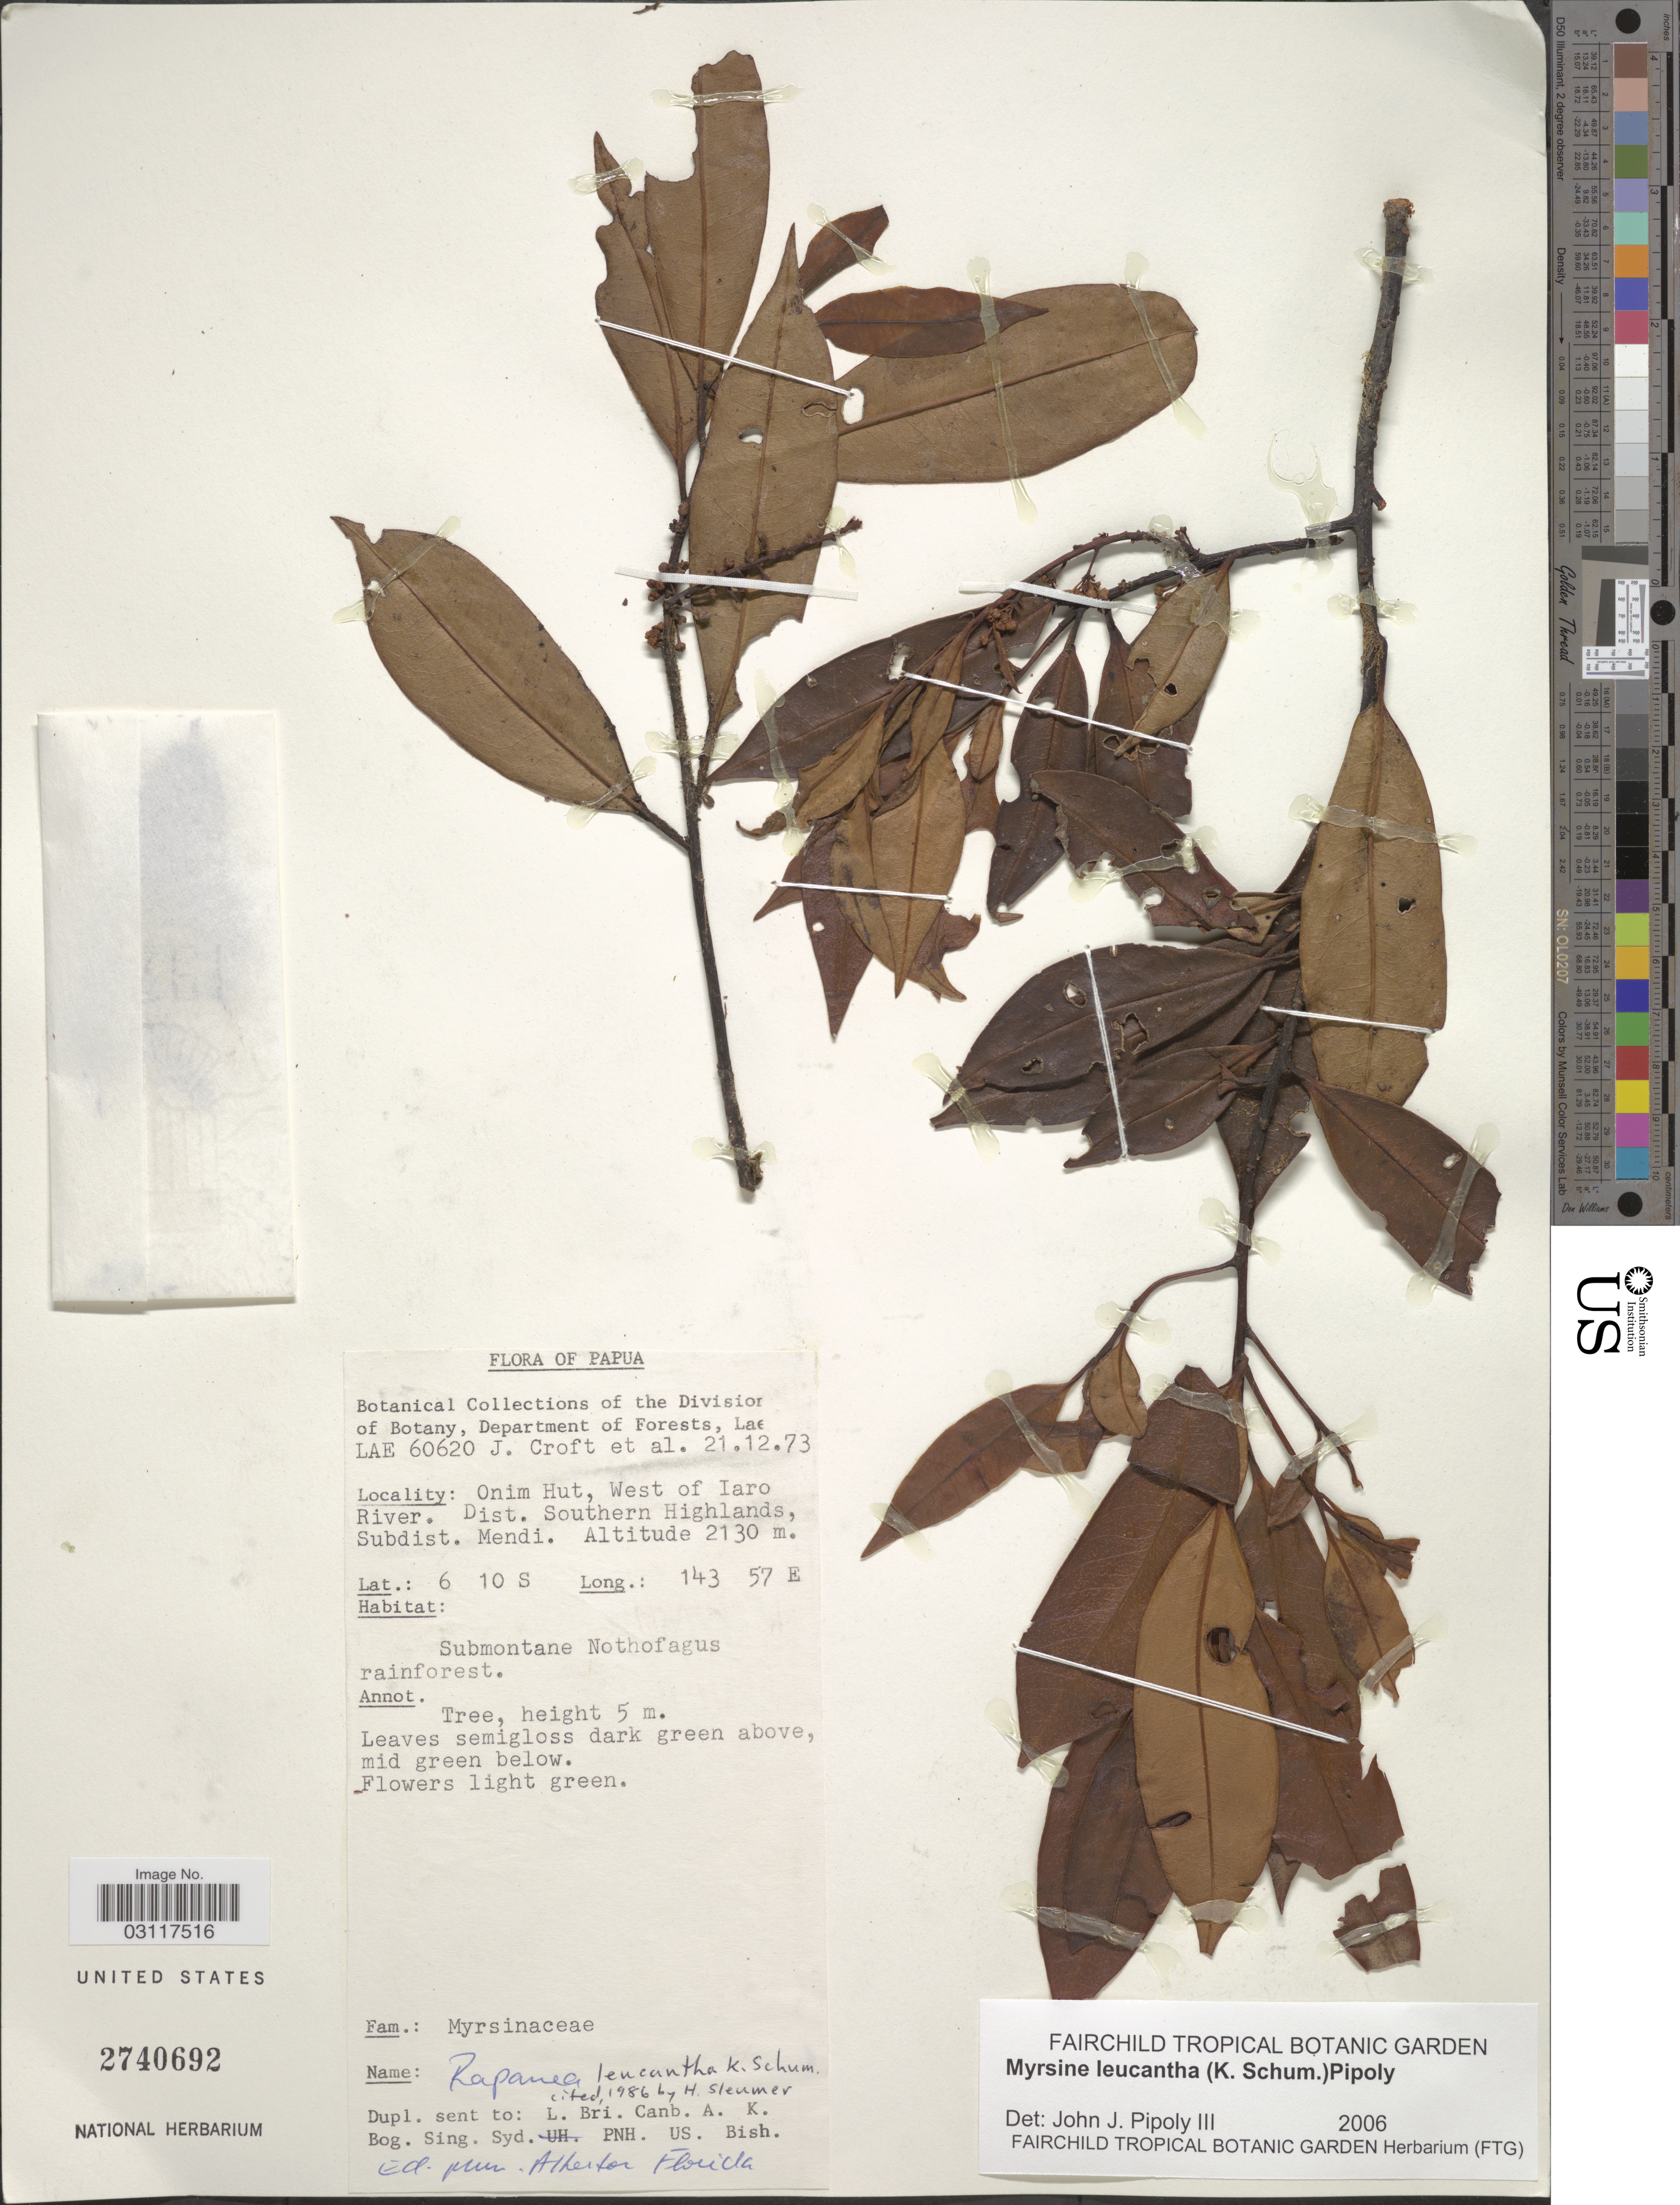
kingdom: Plantae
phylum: Tracheophyta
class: Magnoliopsida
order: Ericales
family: Primulaceae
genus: Myrsine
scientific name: Myrsine leucantha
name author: (K. Schum.) Pipoly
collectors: J. Croft & et al.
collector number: LAE 60620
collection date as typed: Transcribed d/m/y: 21/12/73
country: Papua New Guinea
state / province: Southern Highlands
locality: Papua, Onim Hut, West of Iaro River, Dist. Southern Highlands, Subdist. Mendi.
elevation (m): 2130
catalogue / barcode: US 2740692